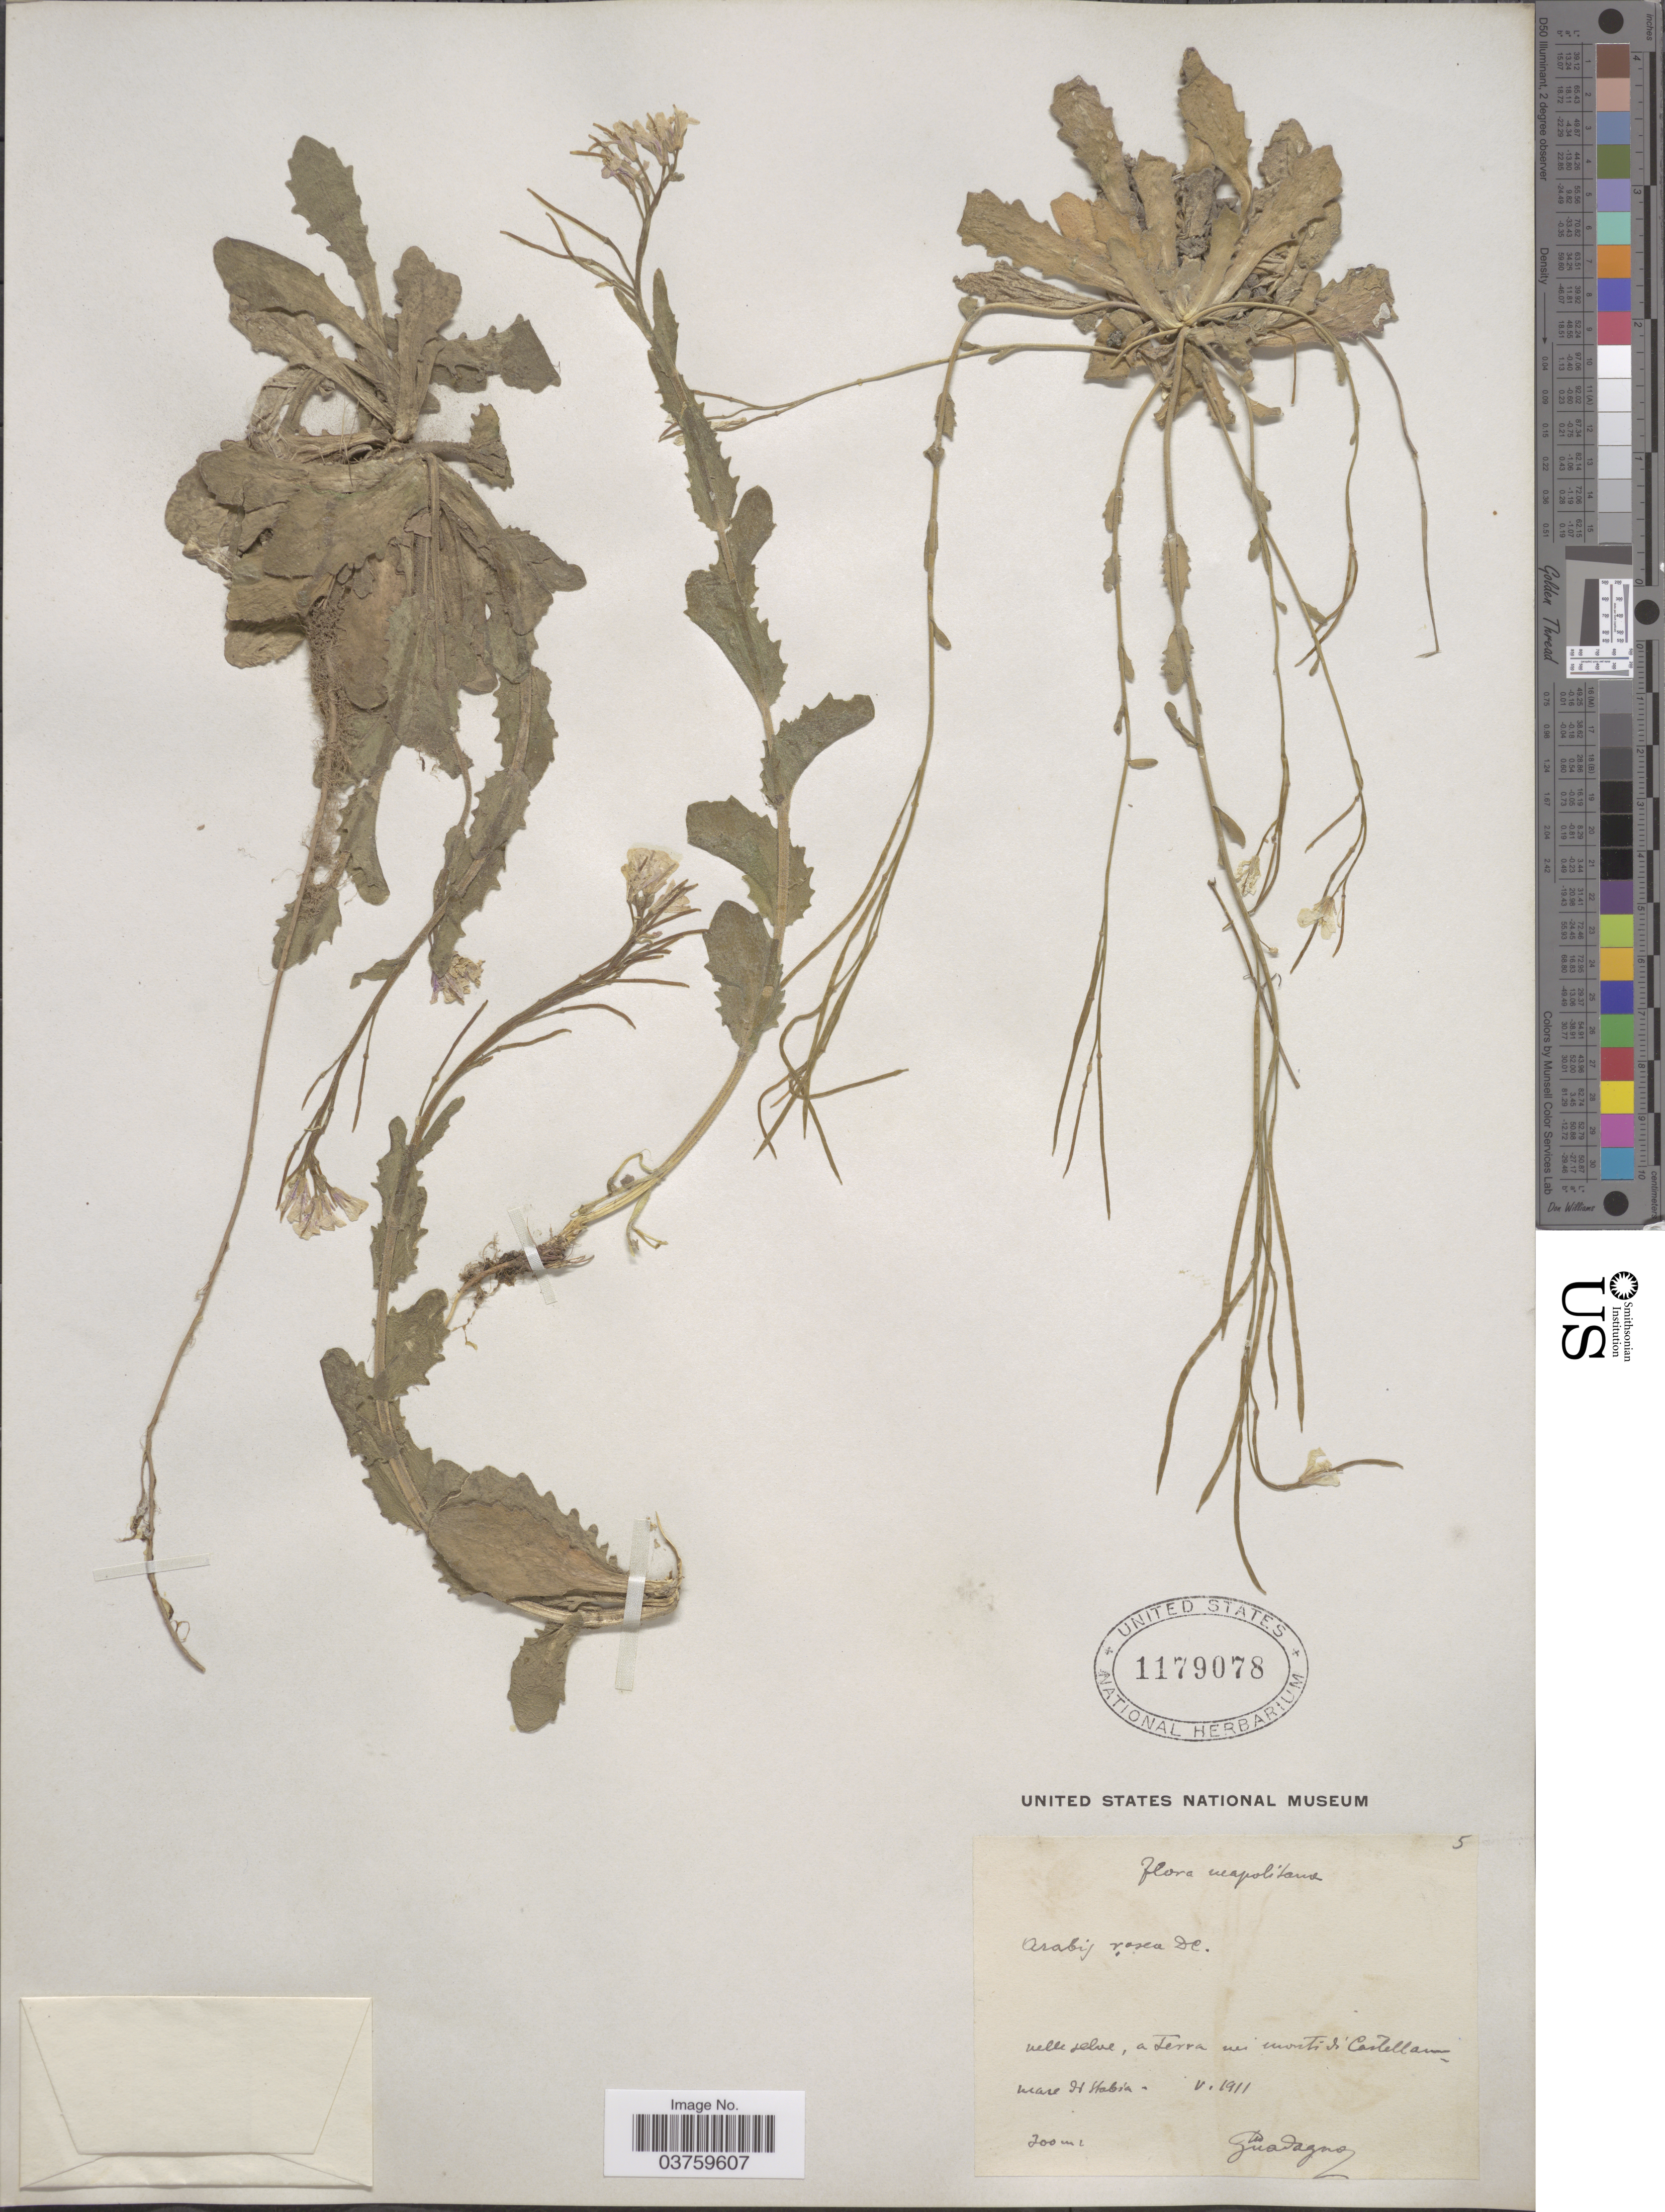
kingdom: Plantae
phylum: Tracheophyta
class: Magnoliopsida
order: Brassicales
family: Brassicaceae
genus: Arabis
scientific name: Arabis rosea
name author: DC.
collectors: G. Guadagno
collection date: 1911-05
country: Italy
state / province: Campania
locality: Nelle selve, a terra nei monti di Castellammare di Stabia [in the woods, on the ground in the mountains of Castellammare di Stabia]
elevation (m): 300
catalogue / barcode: US 1179078